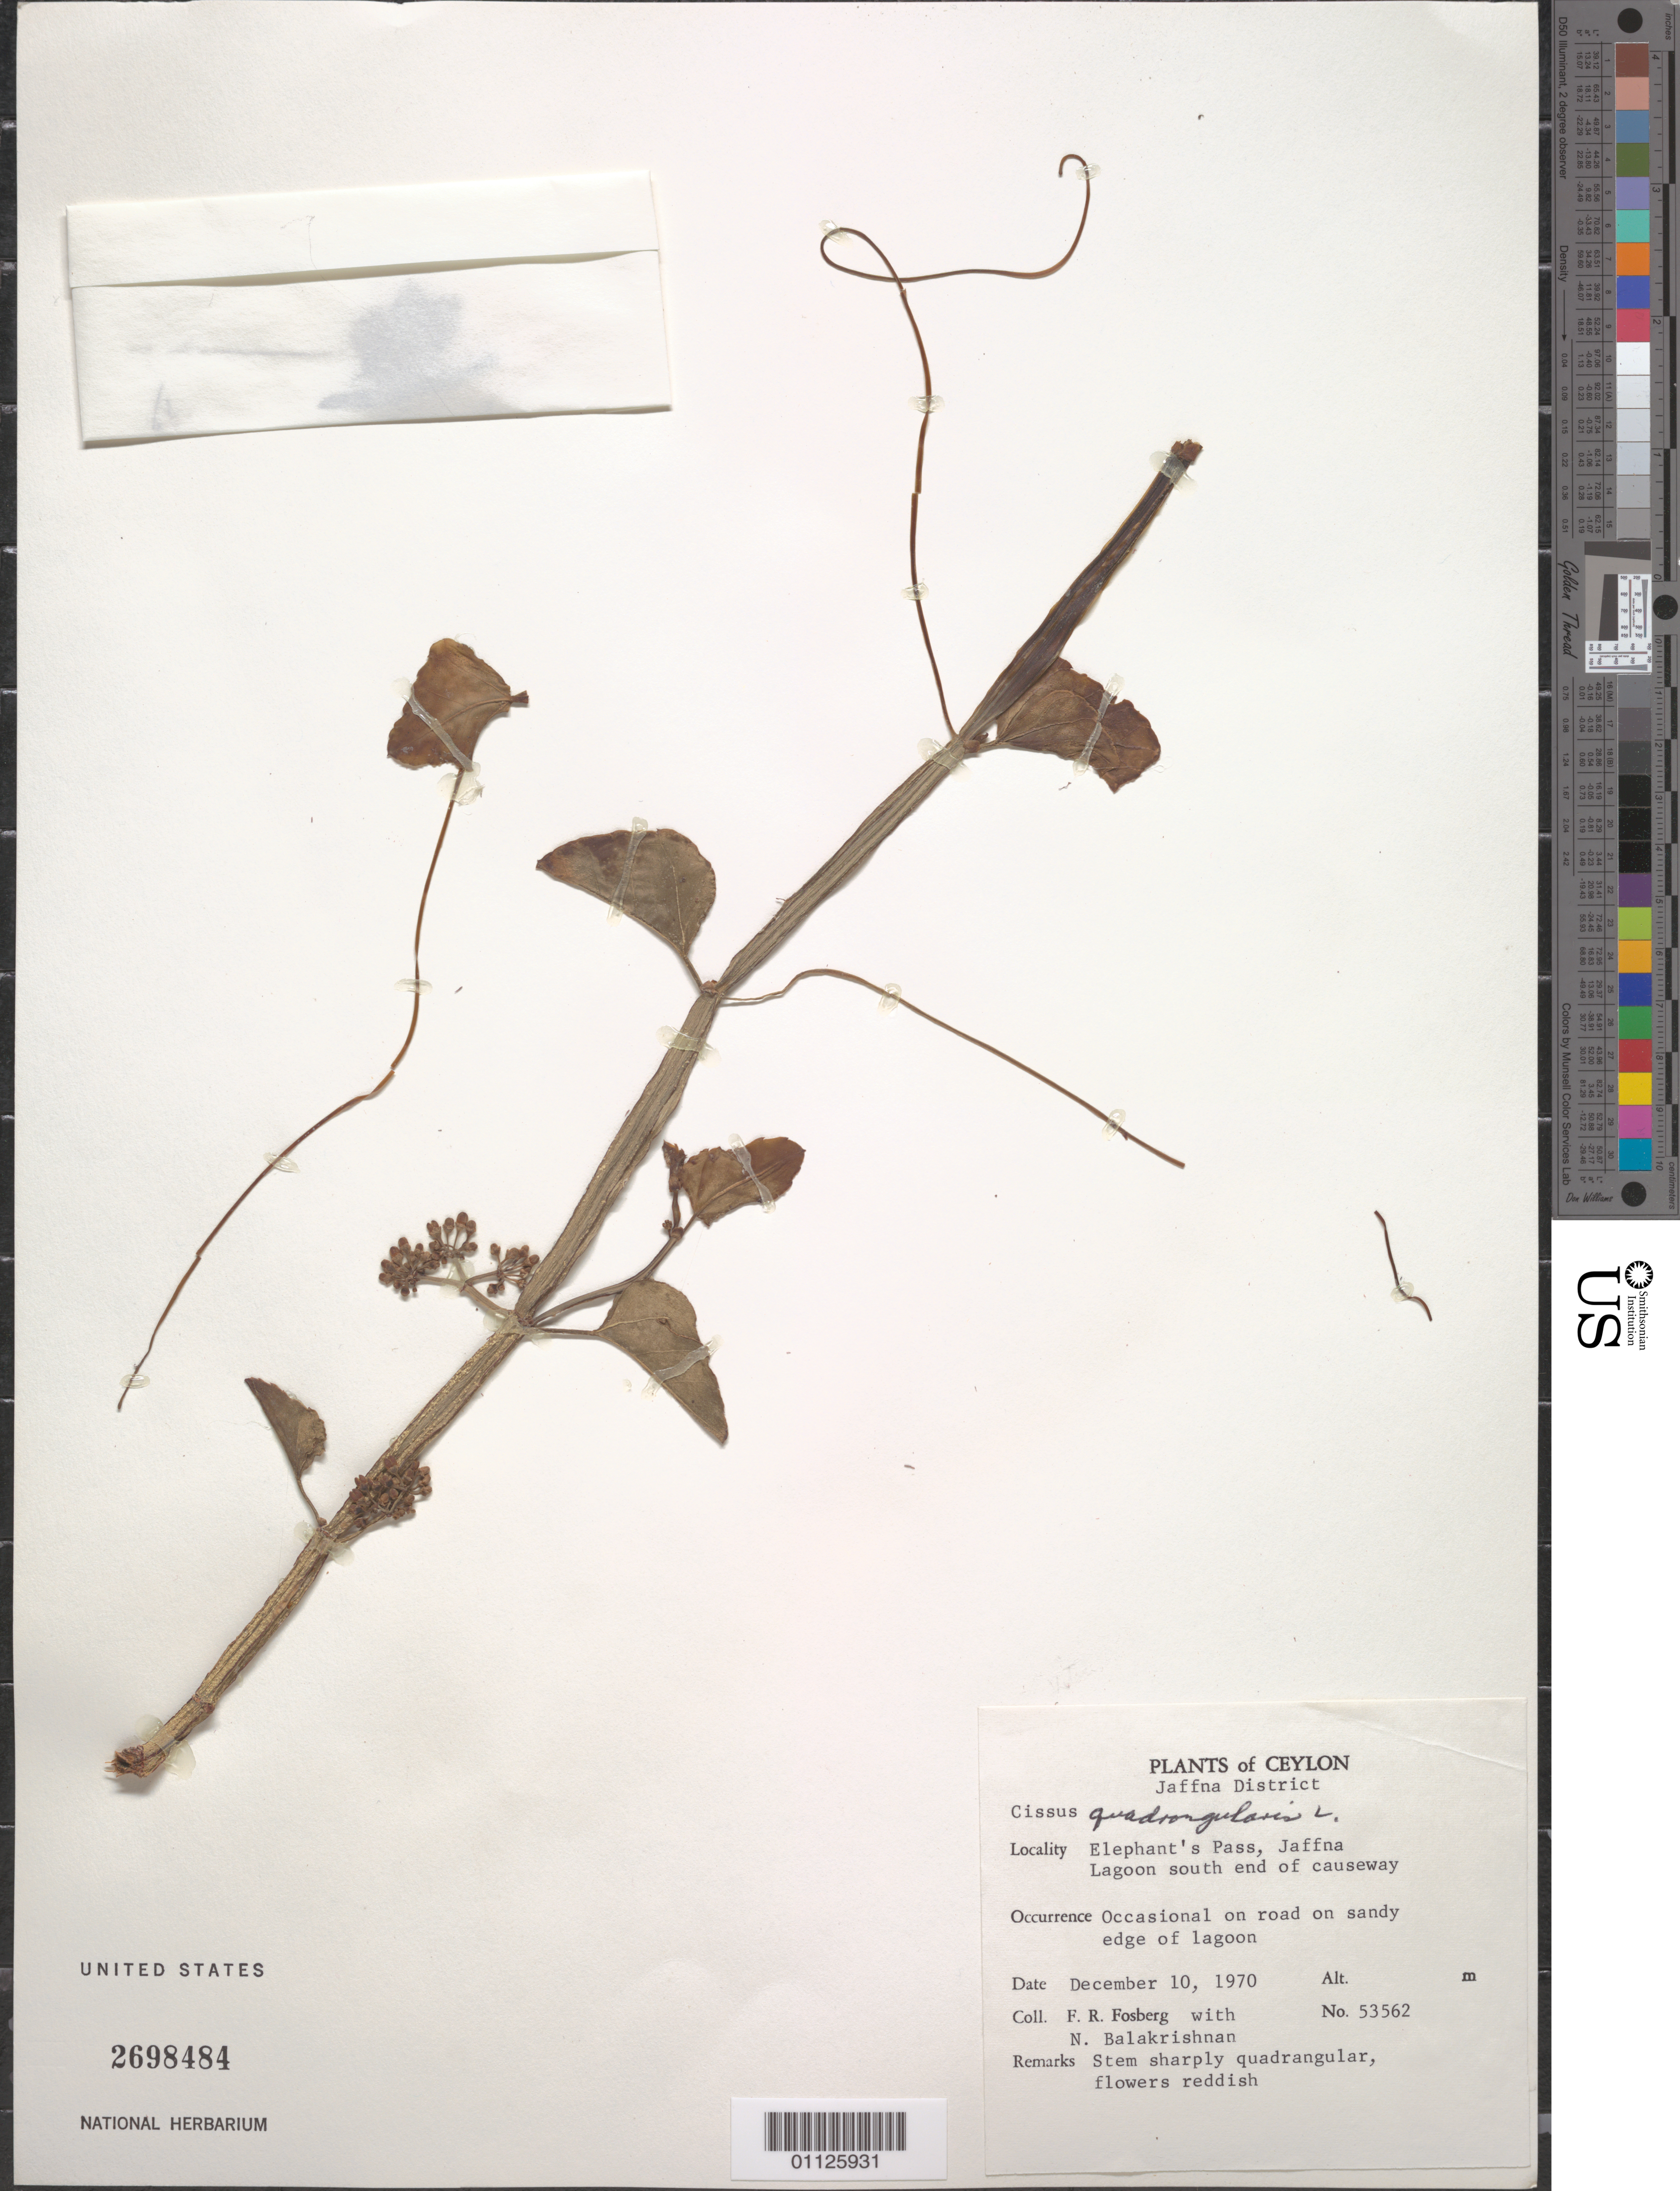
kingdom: Plantae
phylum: Tracheophyta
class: Magnoliopsida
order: Vitales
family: Vitaceae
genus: Cissus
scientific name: Cissus quadrangularis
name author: L.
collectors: F. R. Fosberg & N. P. Balakrishnan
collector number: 53562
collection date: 1970-12-10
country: Sri Lanka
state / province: Northern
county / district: Jaffna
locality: Elephant's Pass, Jaffna Lagoon S end of Causeway.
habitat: Occasional on road on sandy edge of lagoon.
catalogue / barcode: US 2698484